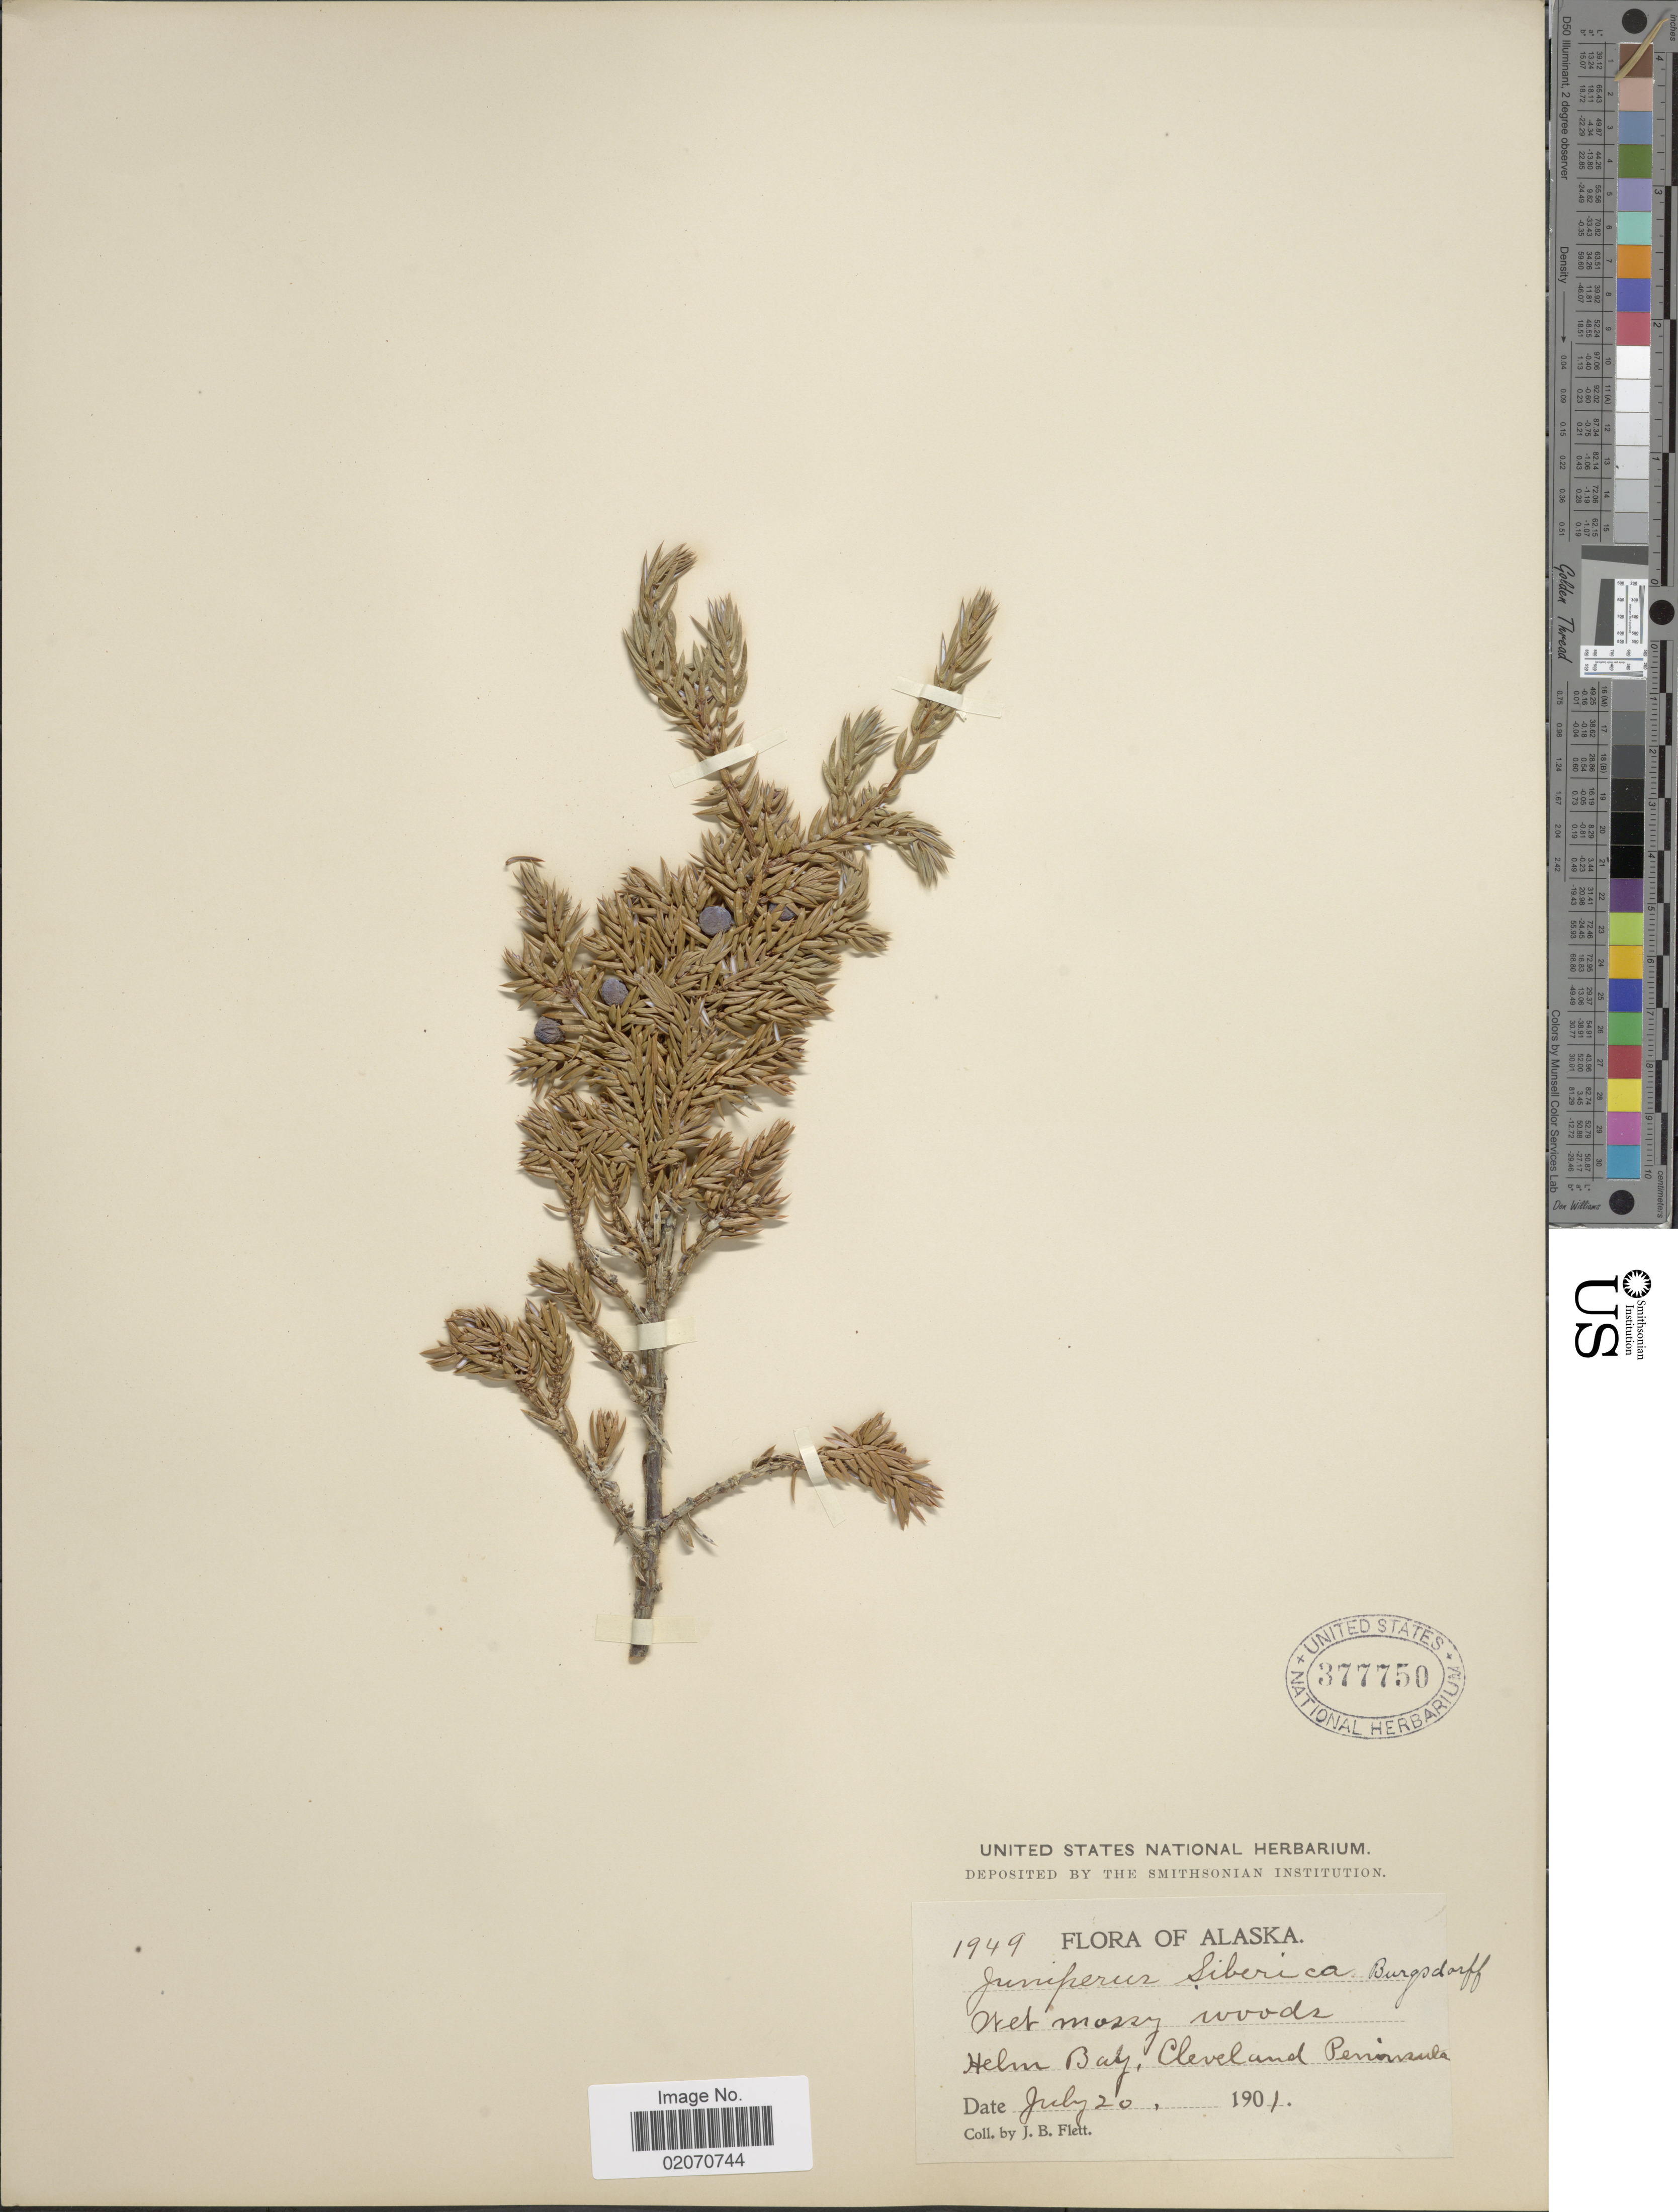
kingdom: Plantae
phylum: Tracheophyta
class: Pinopsida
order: Pinales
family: Cupressaceae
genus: Juniperus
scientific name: Juniperus communis subsp. nana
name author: (Willd.) Syme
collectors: J. Flett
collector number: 1949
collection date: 1901-07-20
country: United States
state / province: Alaska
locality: Helm Bay, Cleveland Peninsula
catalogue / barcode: US 377750